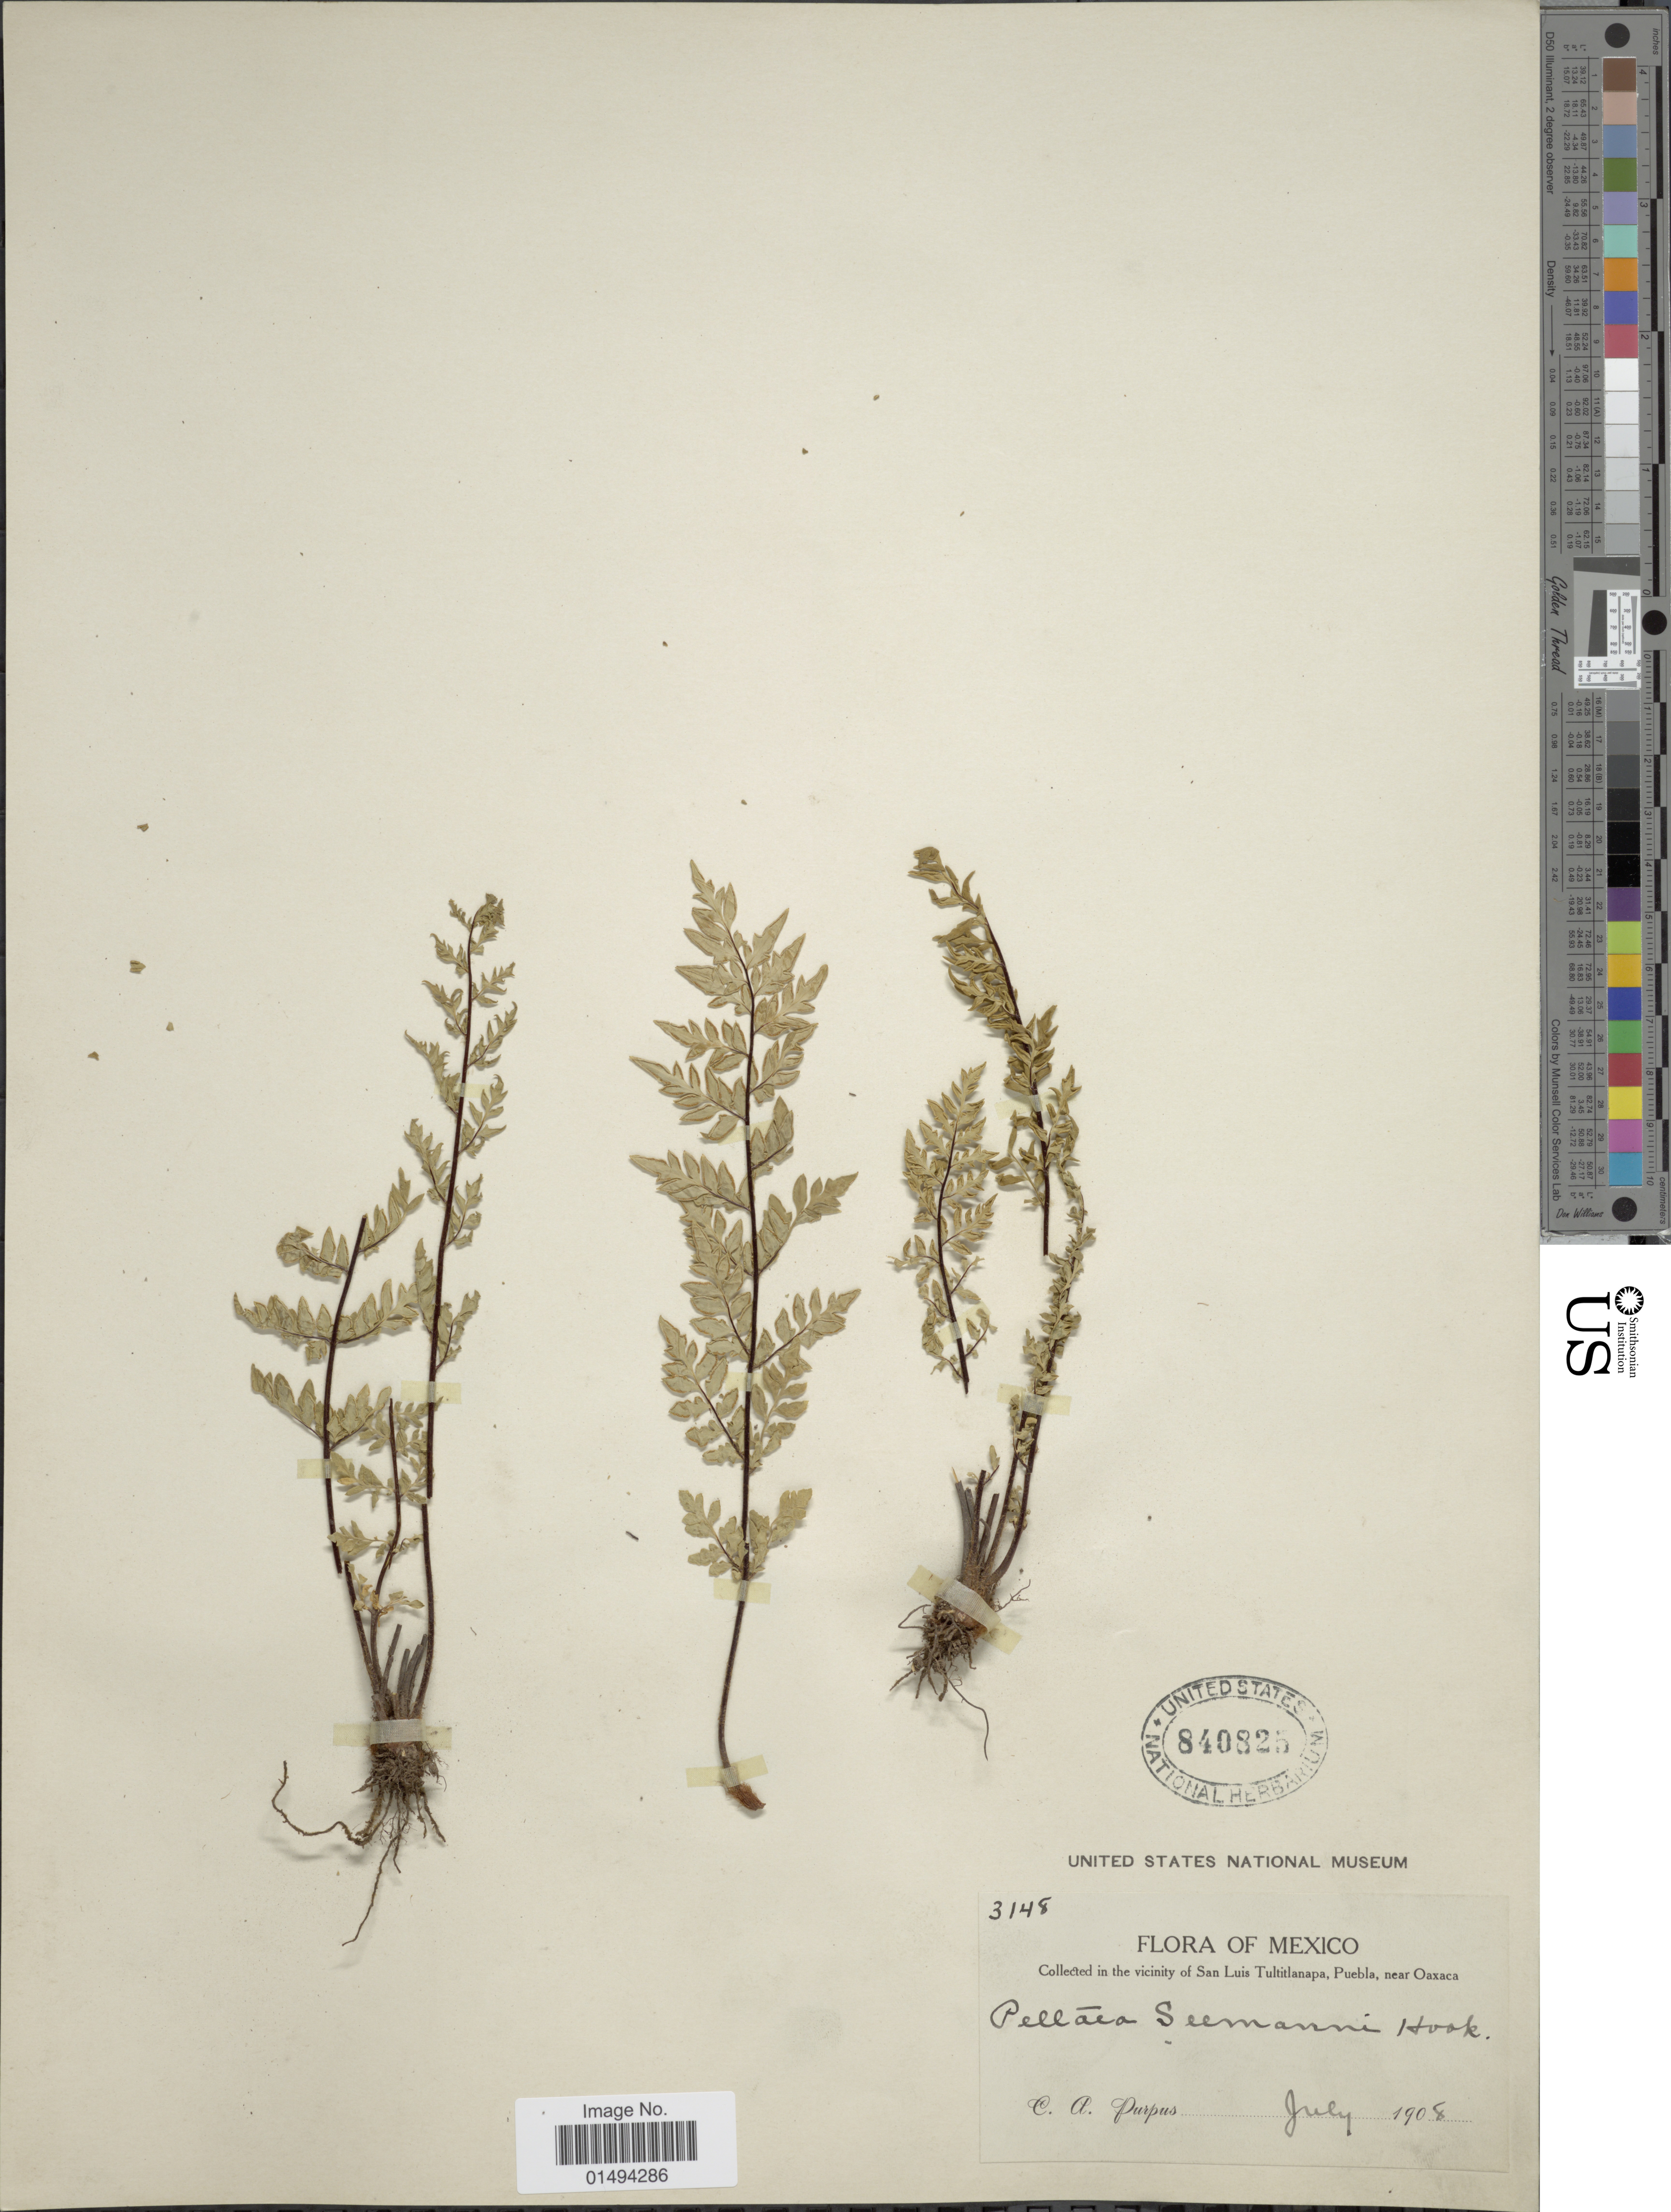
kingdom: Plantae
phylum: Tracheophyta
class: Polypodiopsida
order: Polypodiales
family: Pteridaceae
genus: Myriopteris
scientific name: Myriopteris allosuroides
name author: (Mett.) Grusz & Windham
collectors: C. A. Purpus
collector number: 3148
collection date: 1908-07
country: Mexico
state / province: Puebla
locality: Collected in the vicinity of San Luis Tultitlanapa, near Oaxaca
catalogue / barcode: US 840825